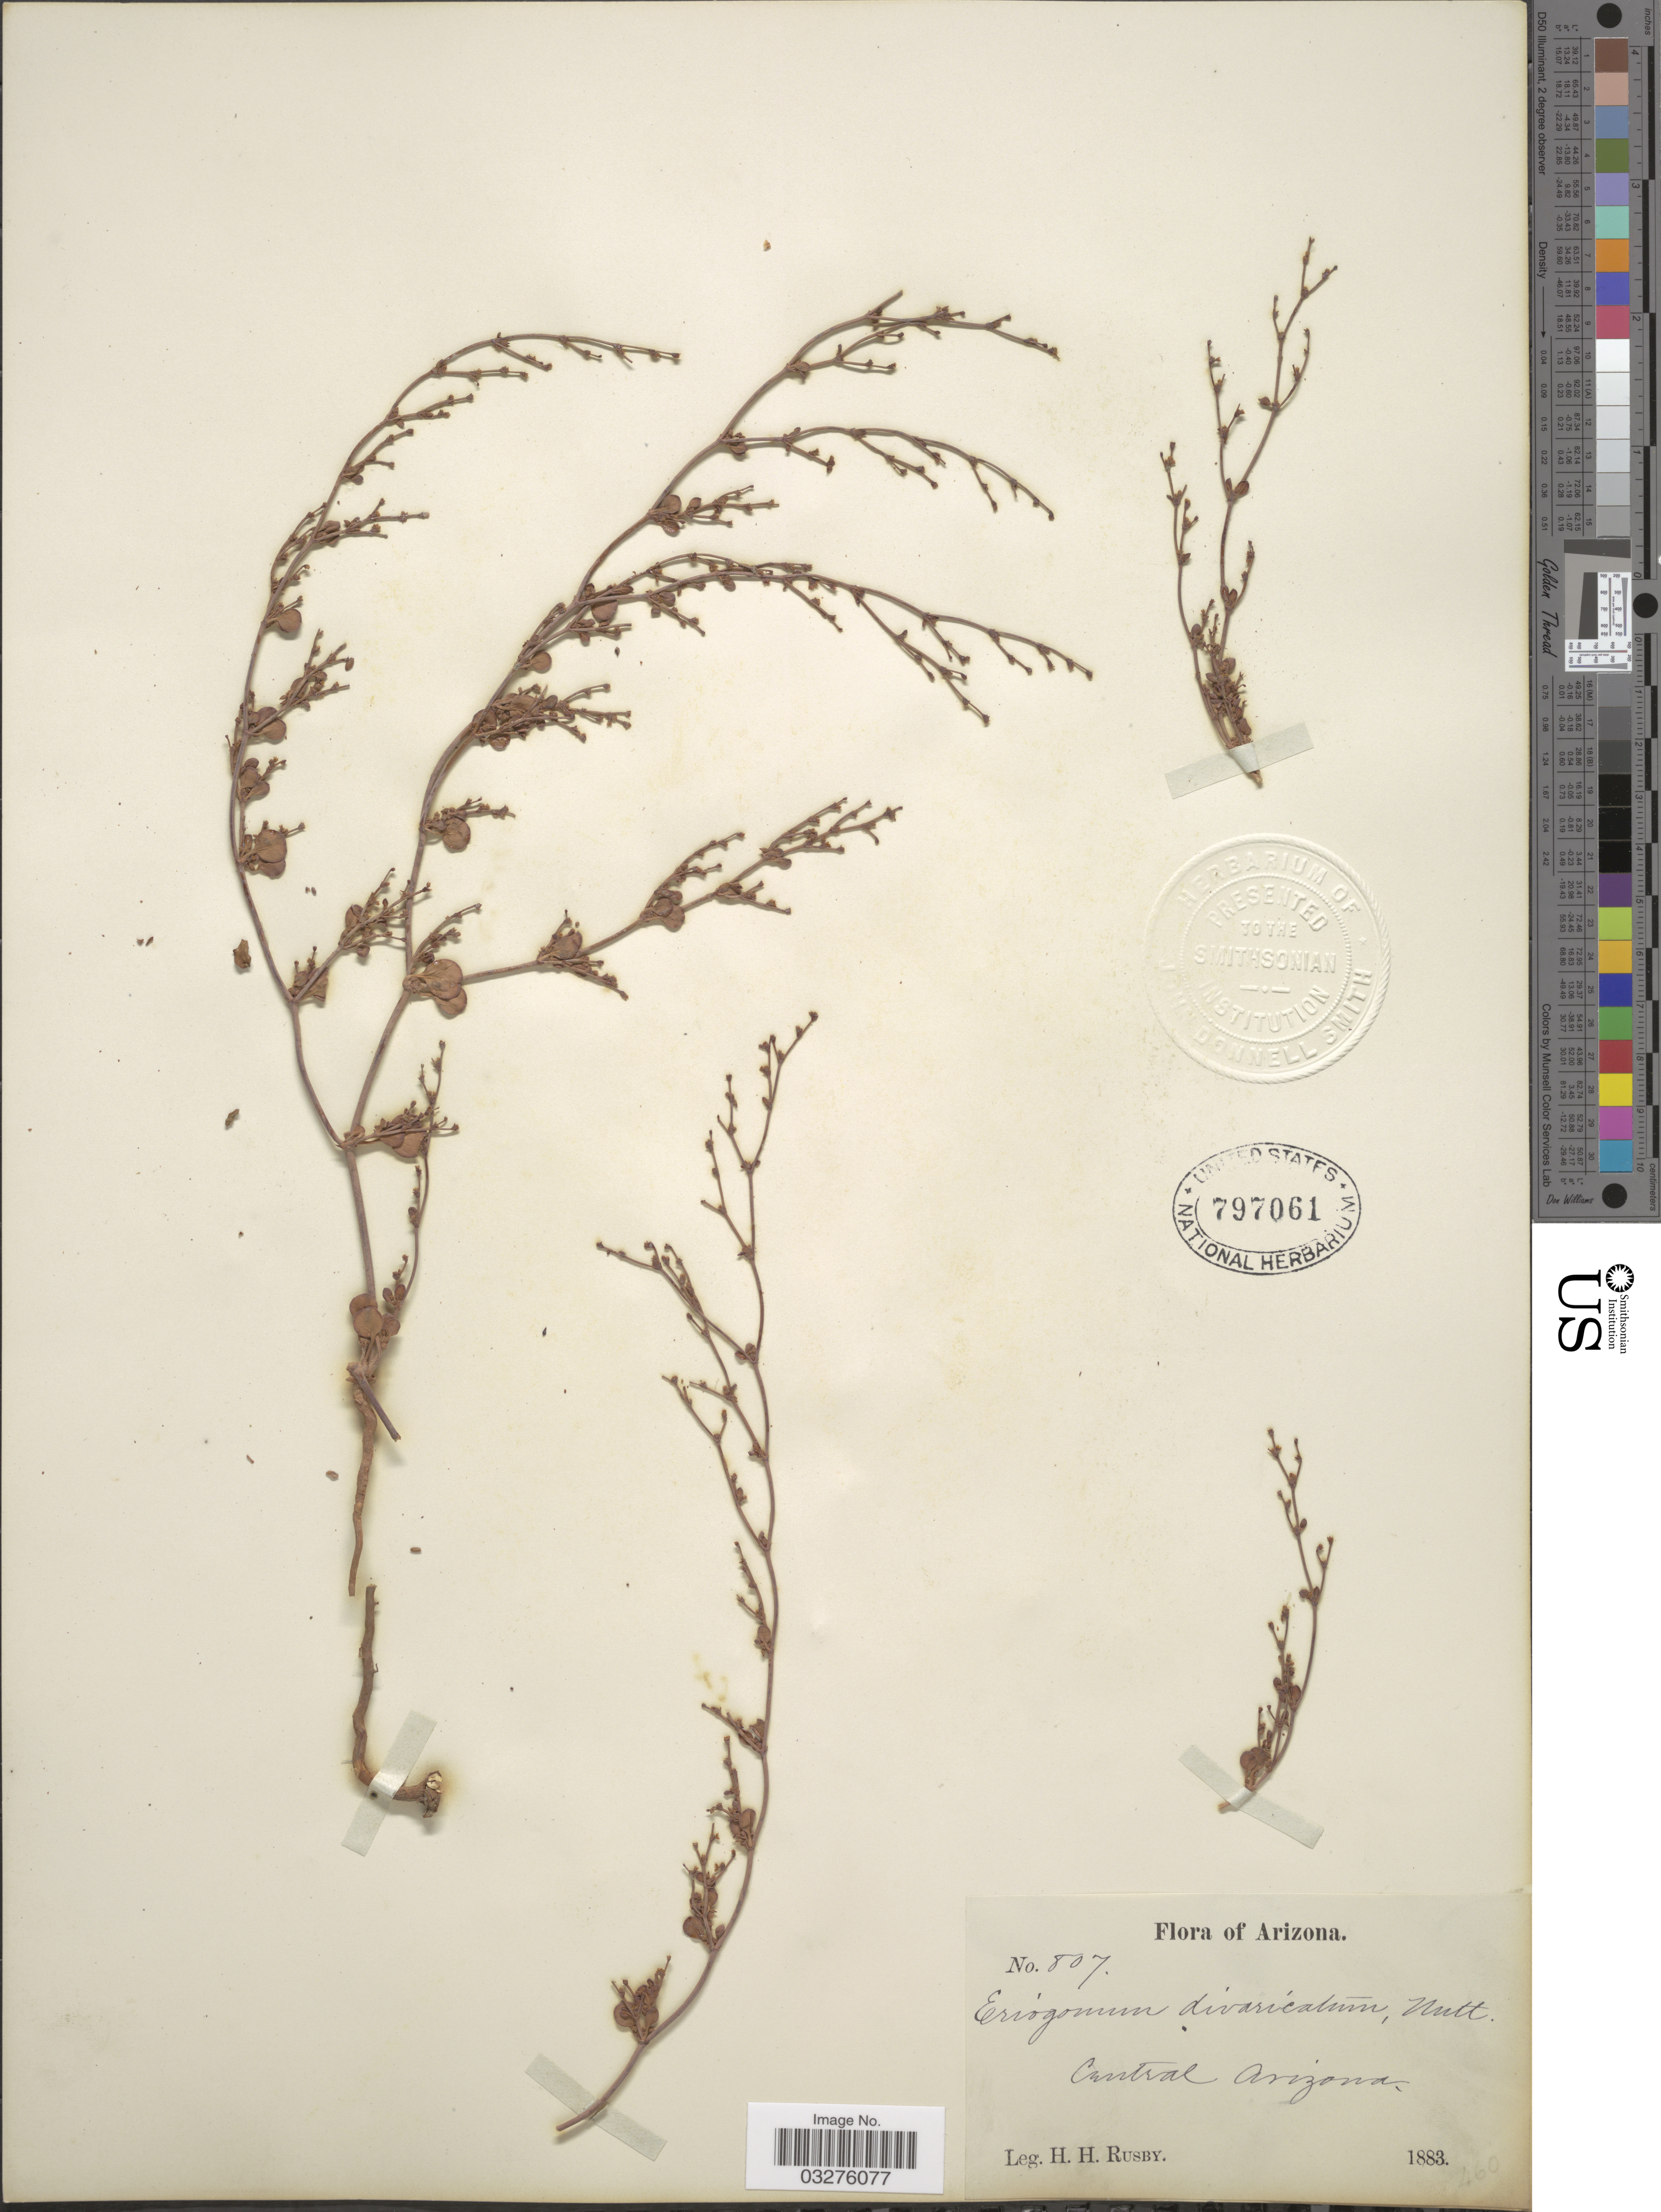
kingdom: Plantae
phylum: Tracheophyta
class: Magnoliopsida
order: Caryophyllales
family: Polygonaceae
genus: Eriogonum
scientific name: Eriogonum divaricatum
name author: Hook.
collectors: H. H. Rusby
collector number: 807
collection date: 1883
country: United States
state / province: Arizona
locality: Central Arizona.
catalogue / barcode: US 797061